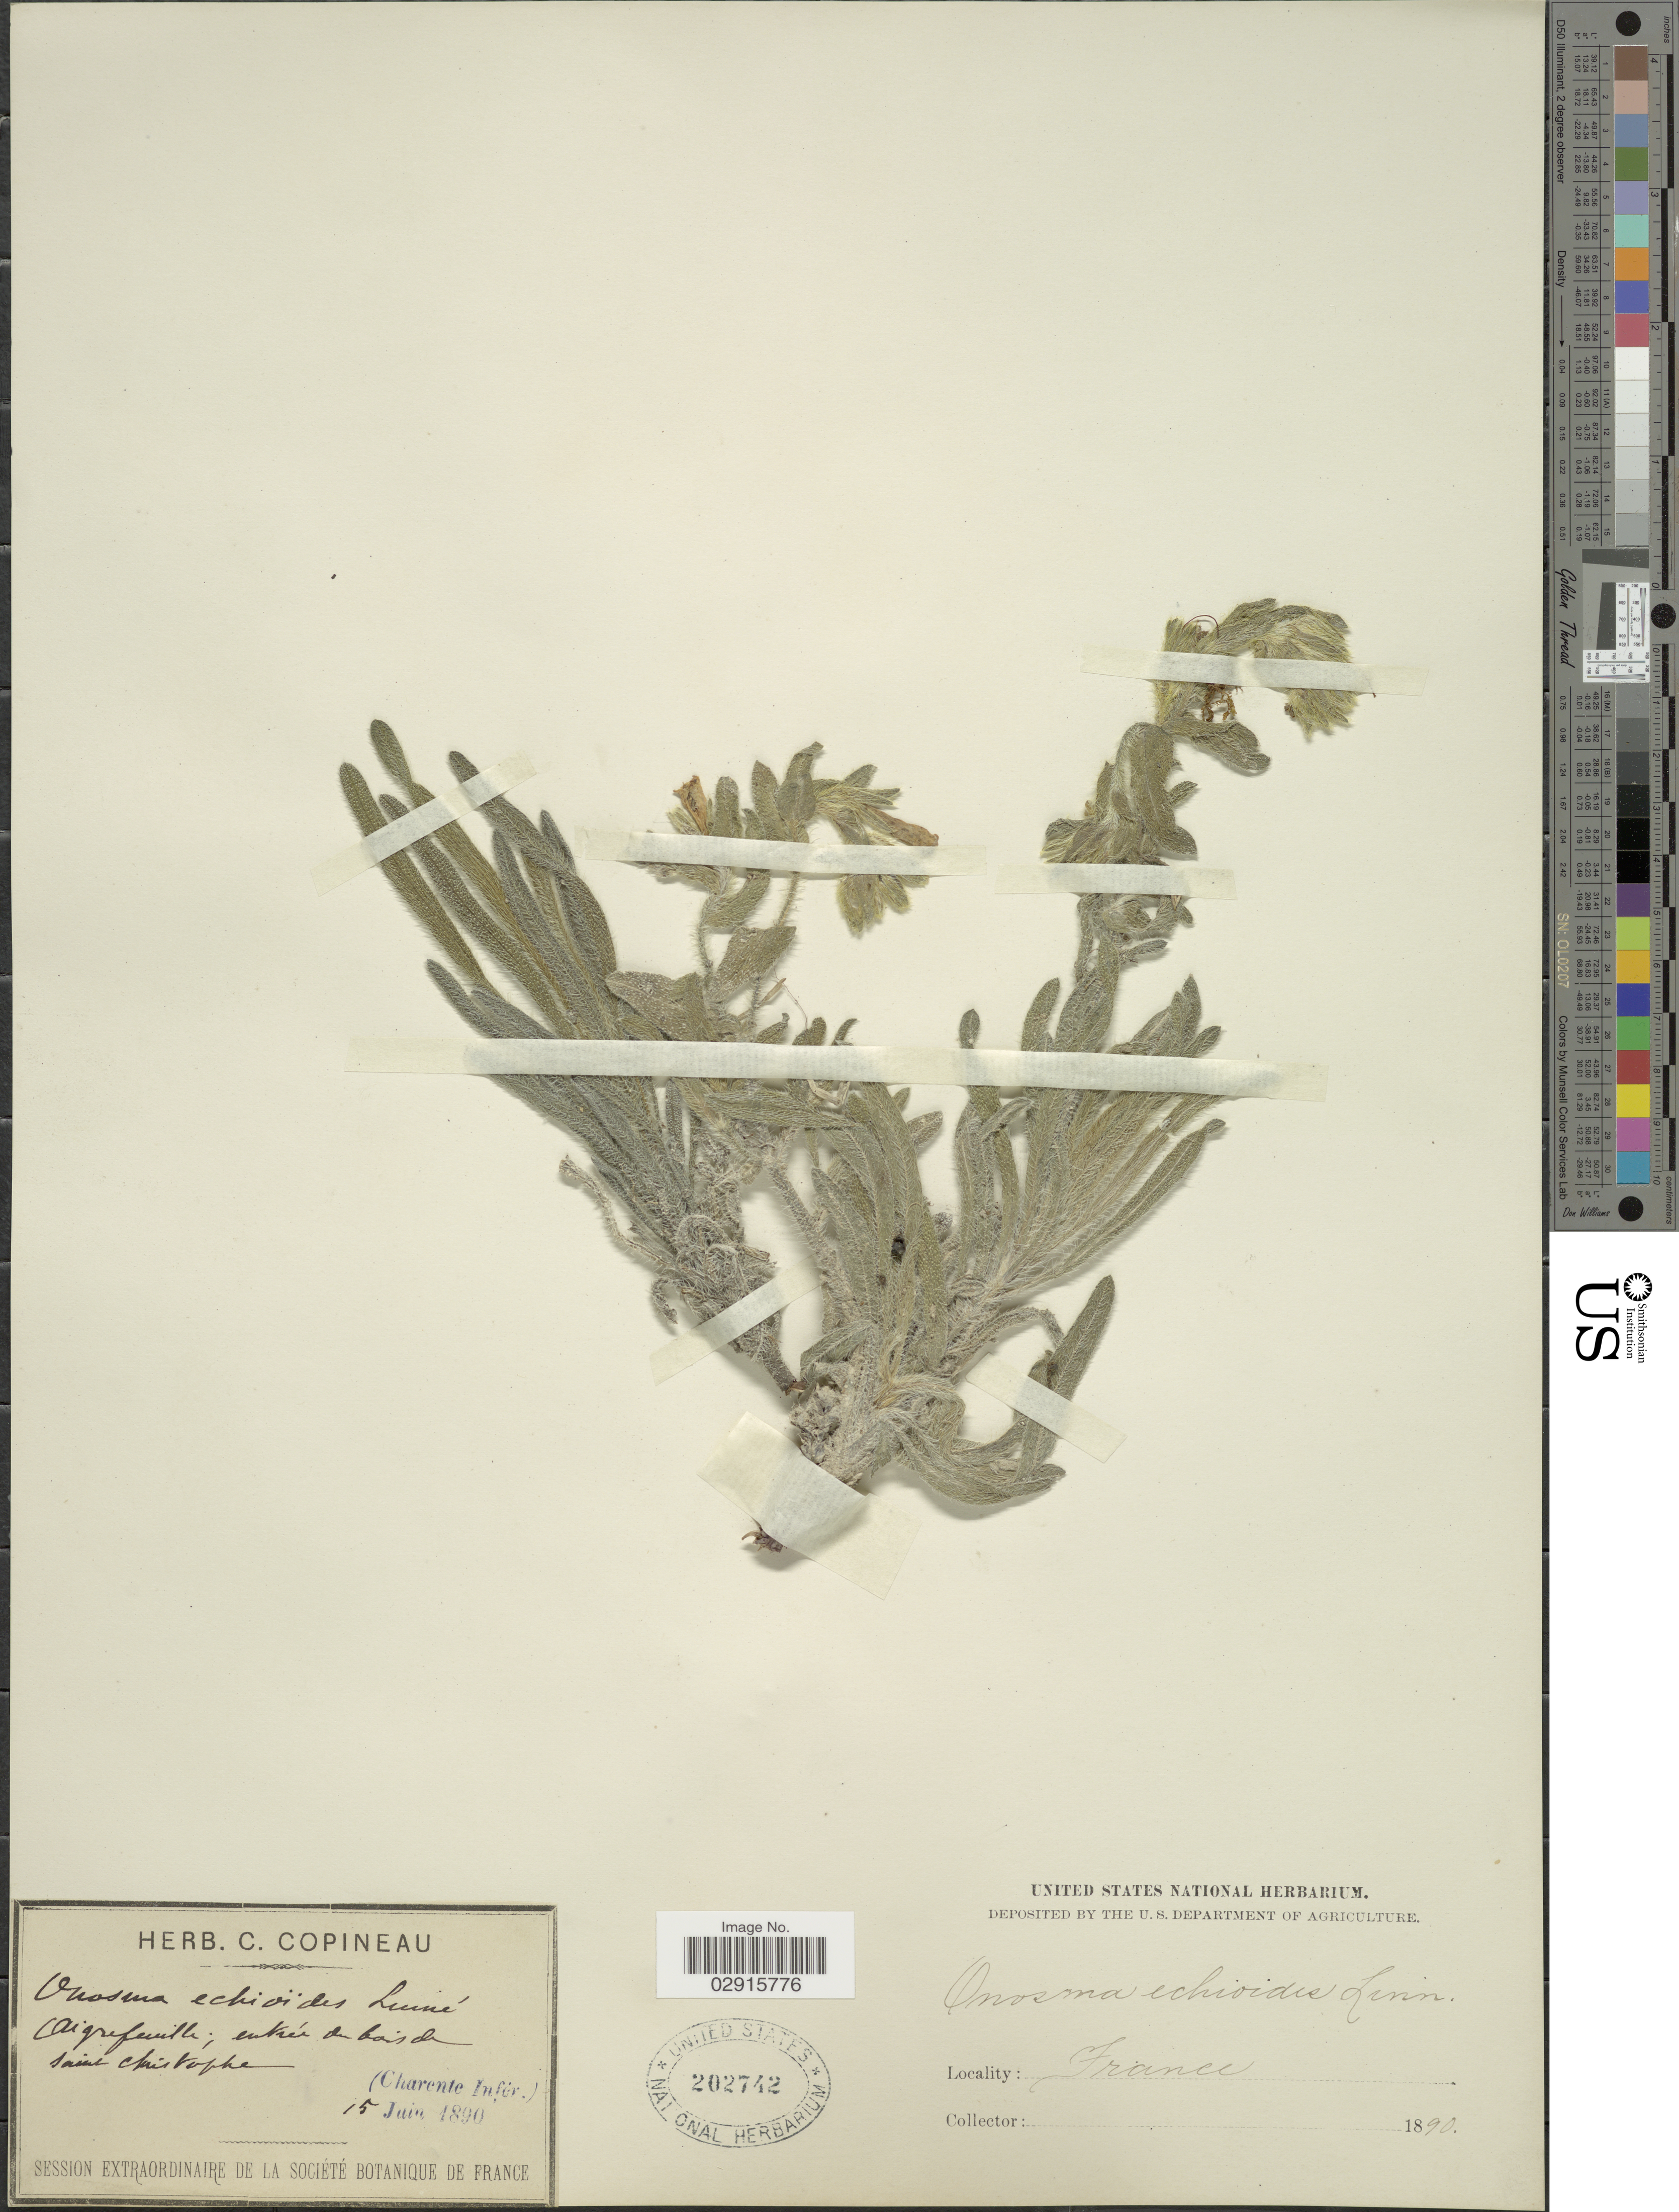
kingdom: Plantae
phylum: Tracheophyta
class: Magnoliopsida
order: Boraginales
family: Boraginaceae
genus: Onosma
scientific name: Onosma echioides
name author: L.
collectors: ex herb. C. Copineau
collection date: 1890-06-15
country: France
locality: (Charante Infér.).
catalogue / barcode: US 202742